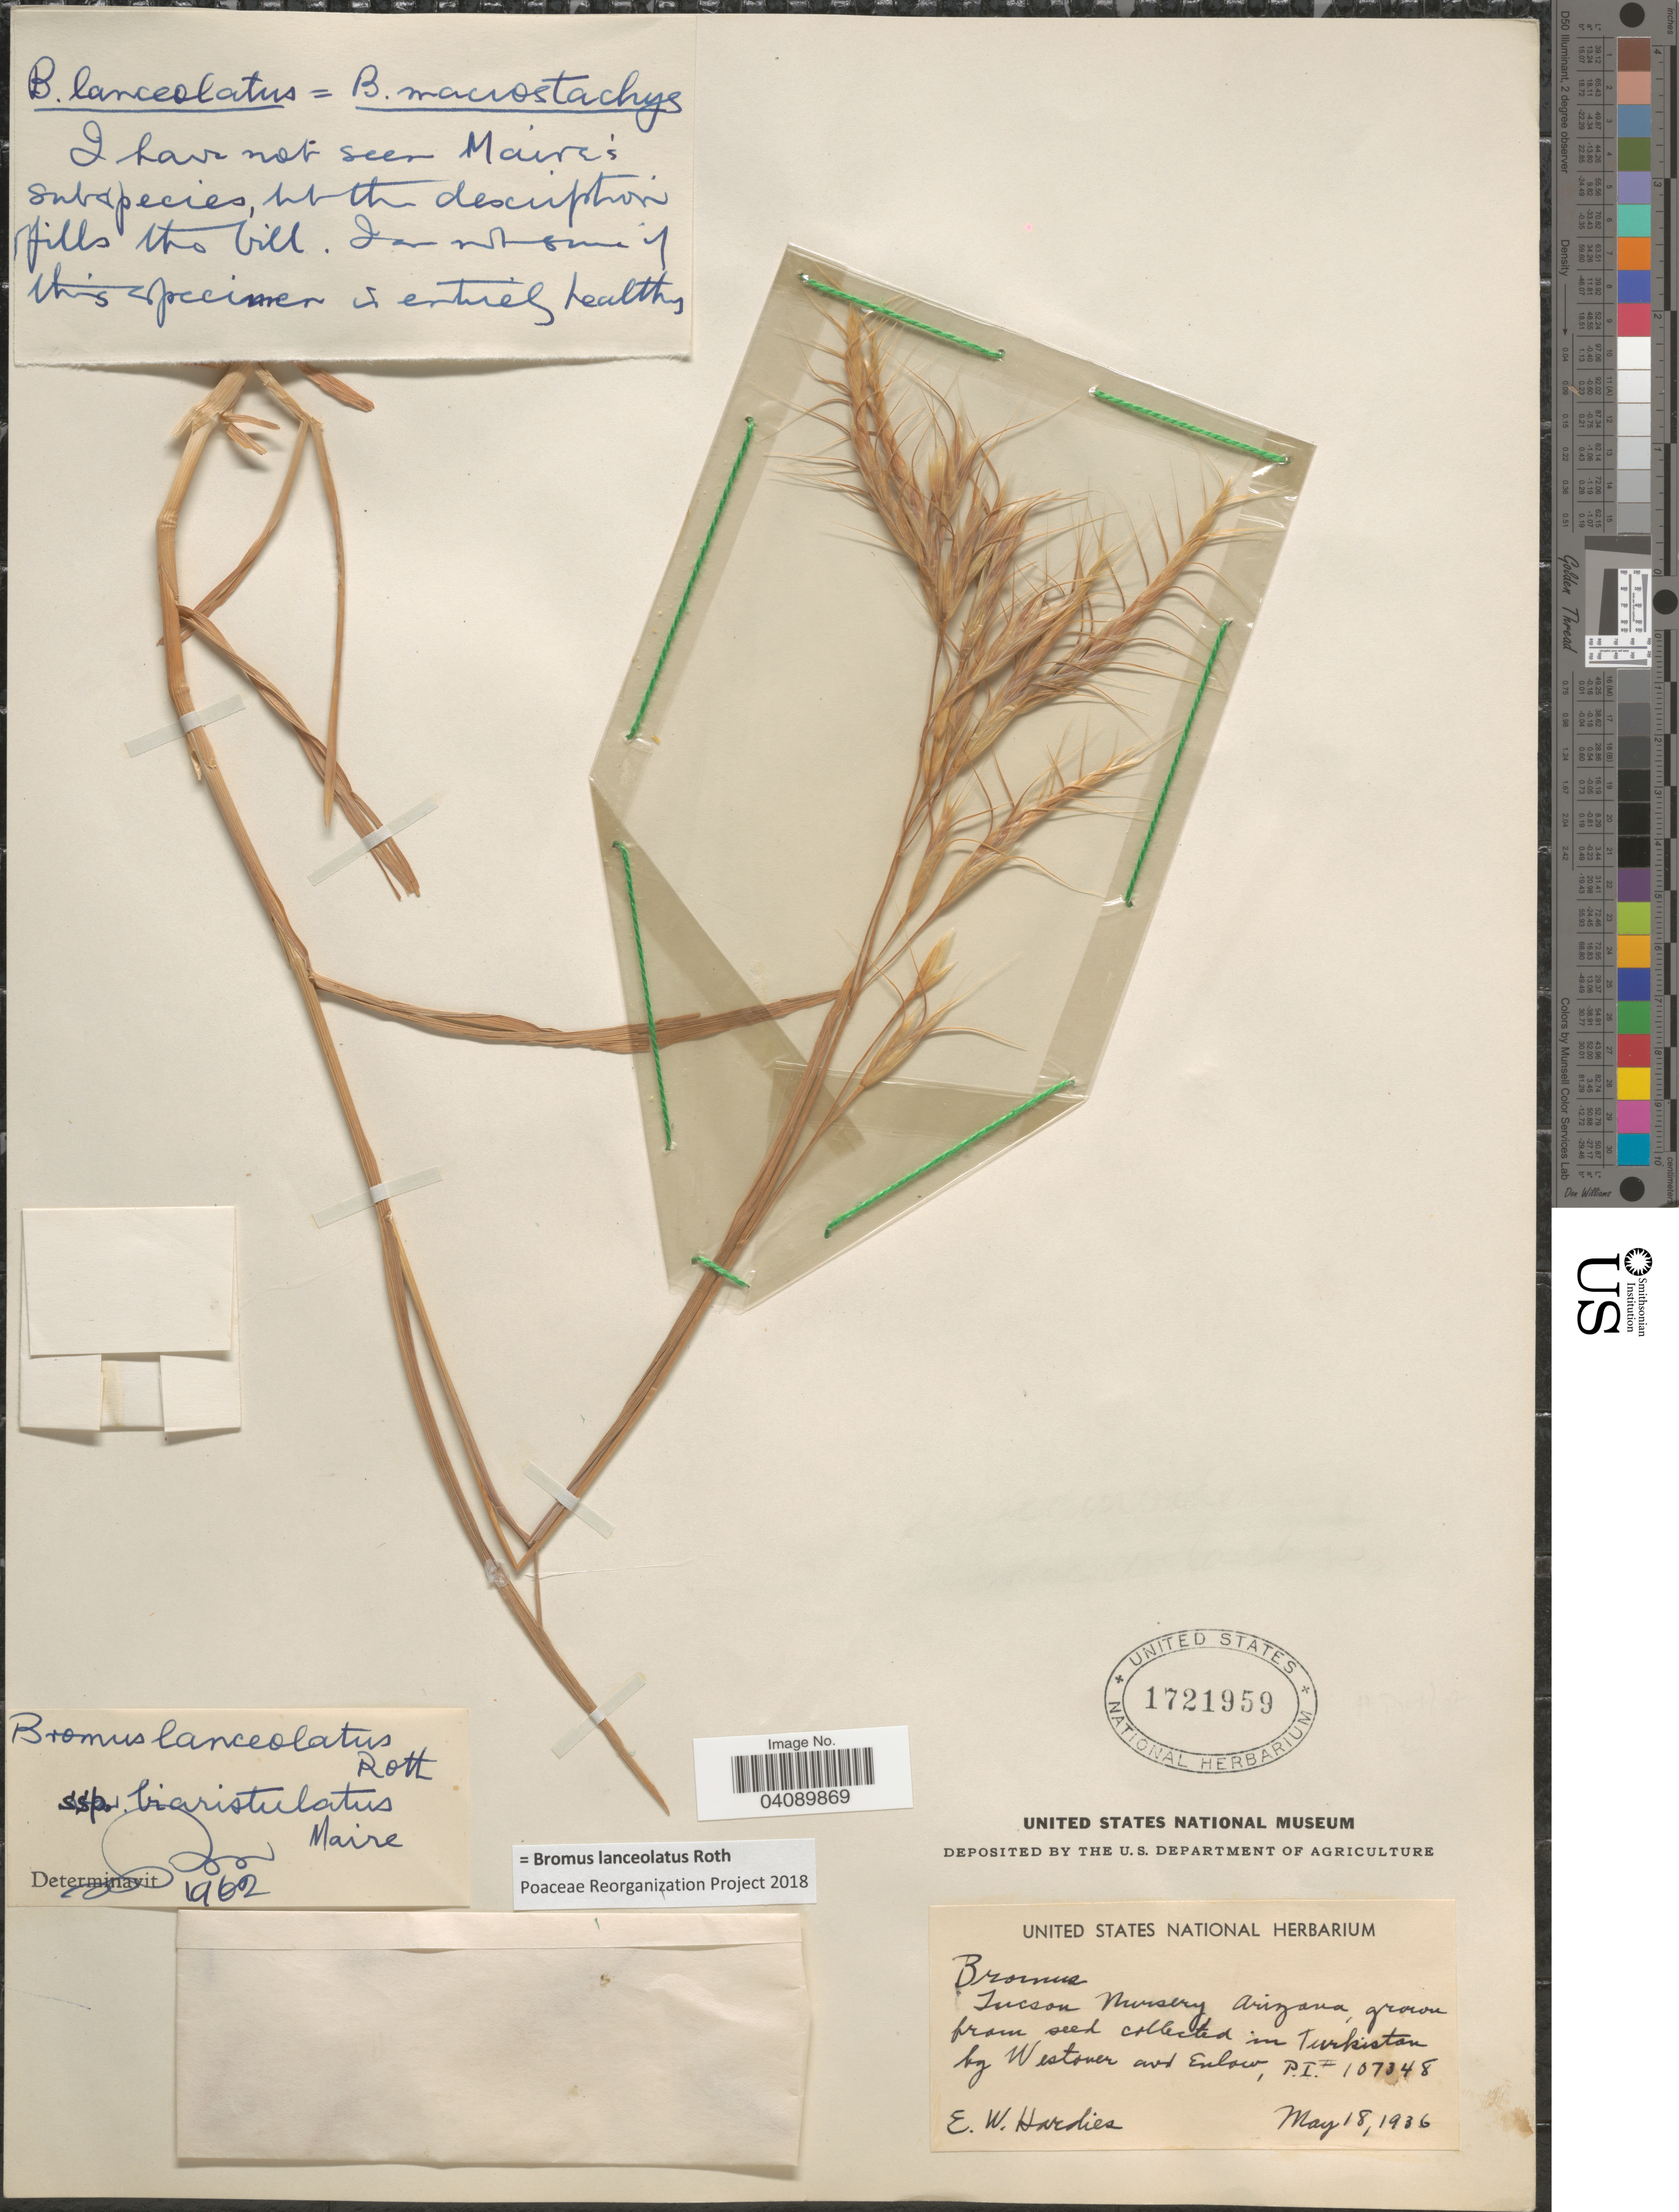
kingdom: Plantae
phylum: Tracheophyta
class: Liliopsida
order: Poales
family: Poaceae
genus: Bromus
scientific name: Bromus lanceolatus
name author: Roth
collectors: E. Hardies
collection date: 1936-05-18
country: United States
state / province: Arizona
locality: Tucson Nursery.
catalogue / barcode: US 1721959